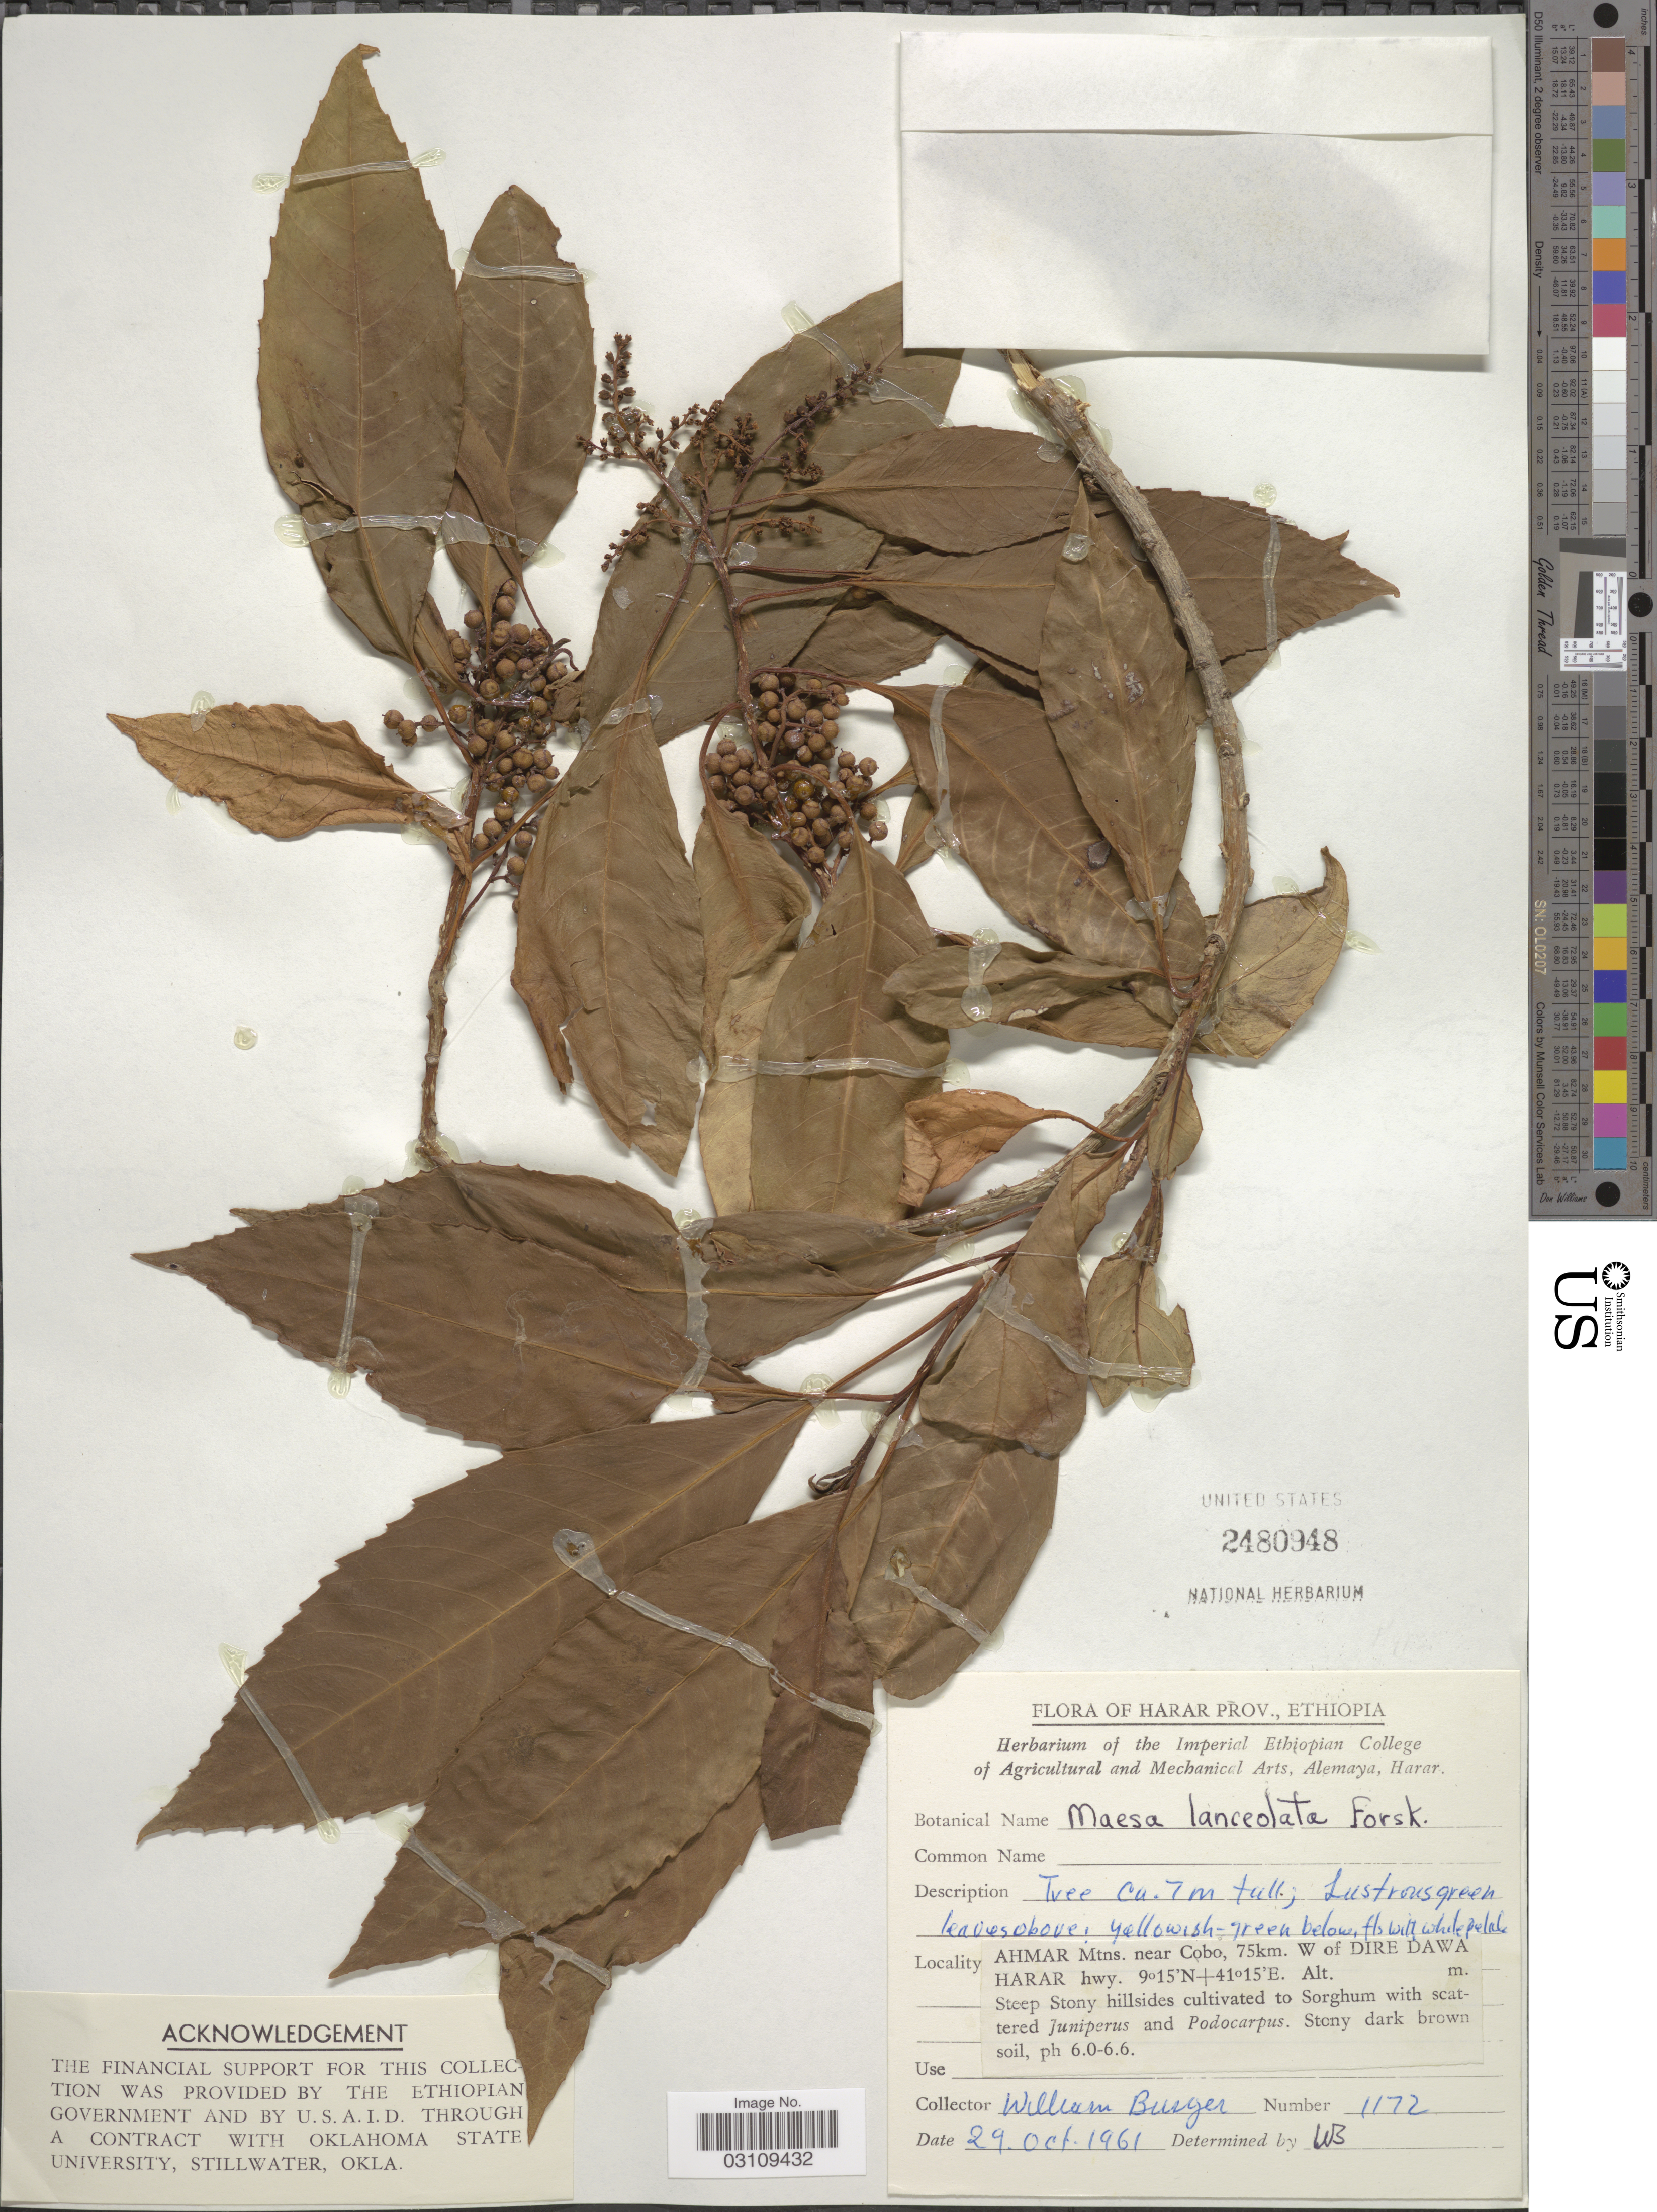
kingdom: Plantae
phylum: Tracheophyta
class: Magnoliopsida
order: Ericales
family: Primulaceae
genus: Maesa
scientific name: Maesa lanceolata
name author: Forssk.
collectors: W. Burger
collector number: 1172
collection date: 1961-10-29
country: Ethiopia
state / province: Dire Dawa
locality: Harar Prov., Ahmar Mtns. near Cobo, 75km. W of Dire Dawa Harar hwy.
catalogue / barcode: US 2480948